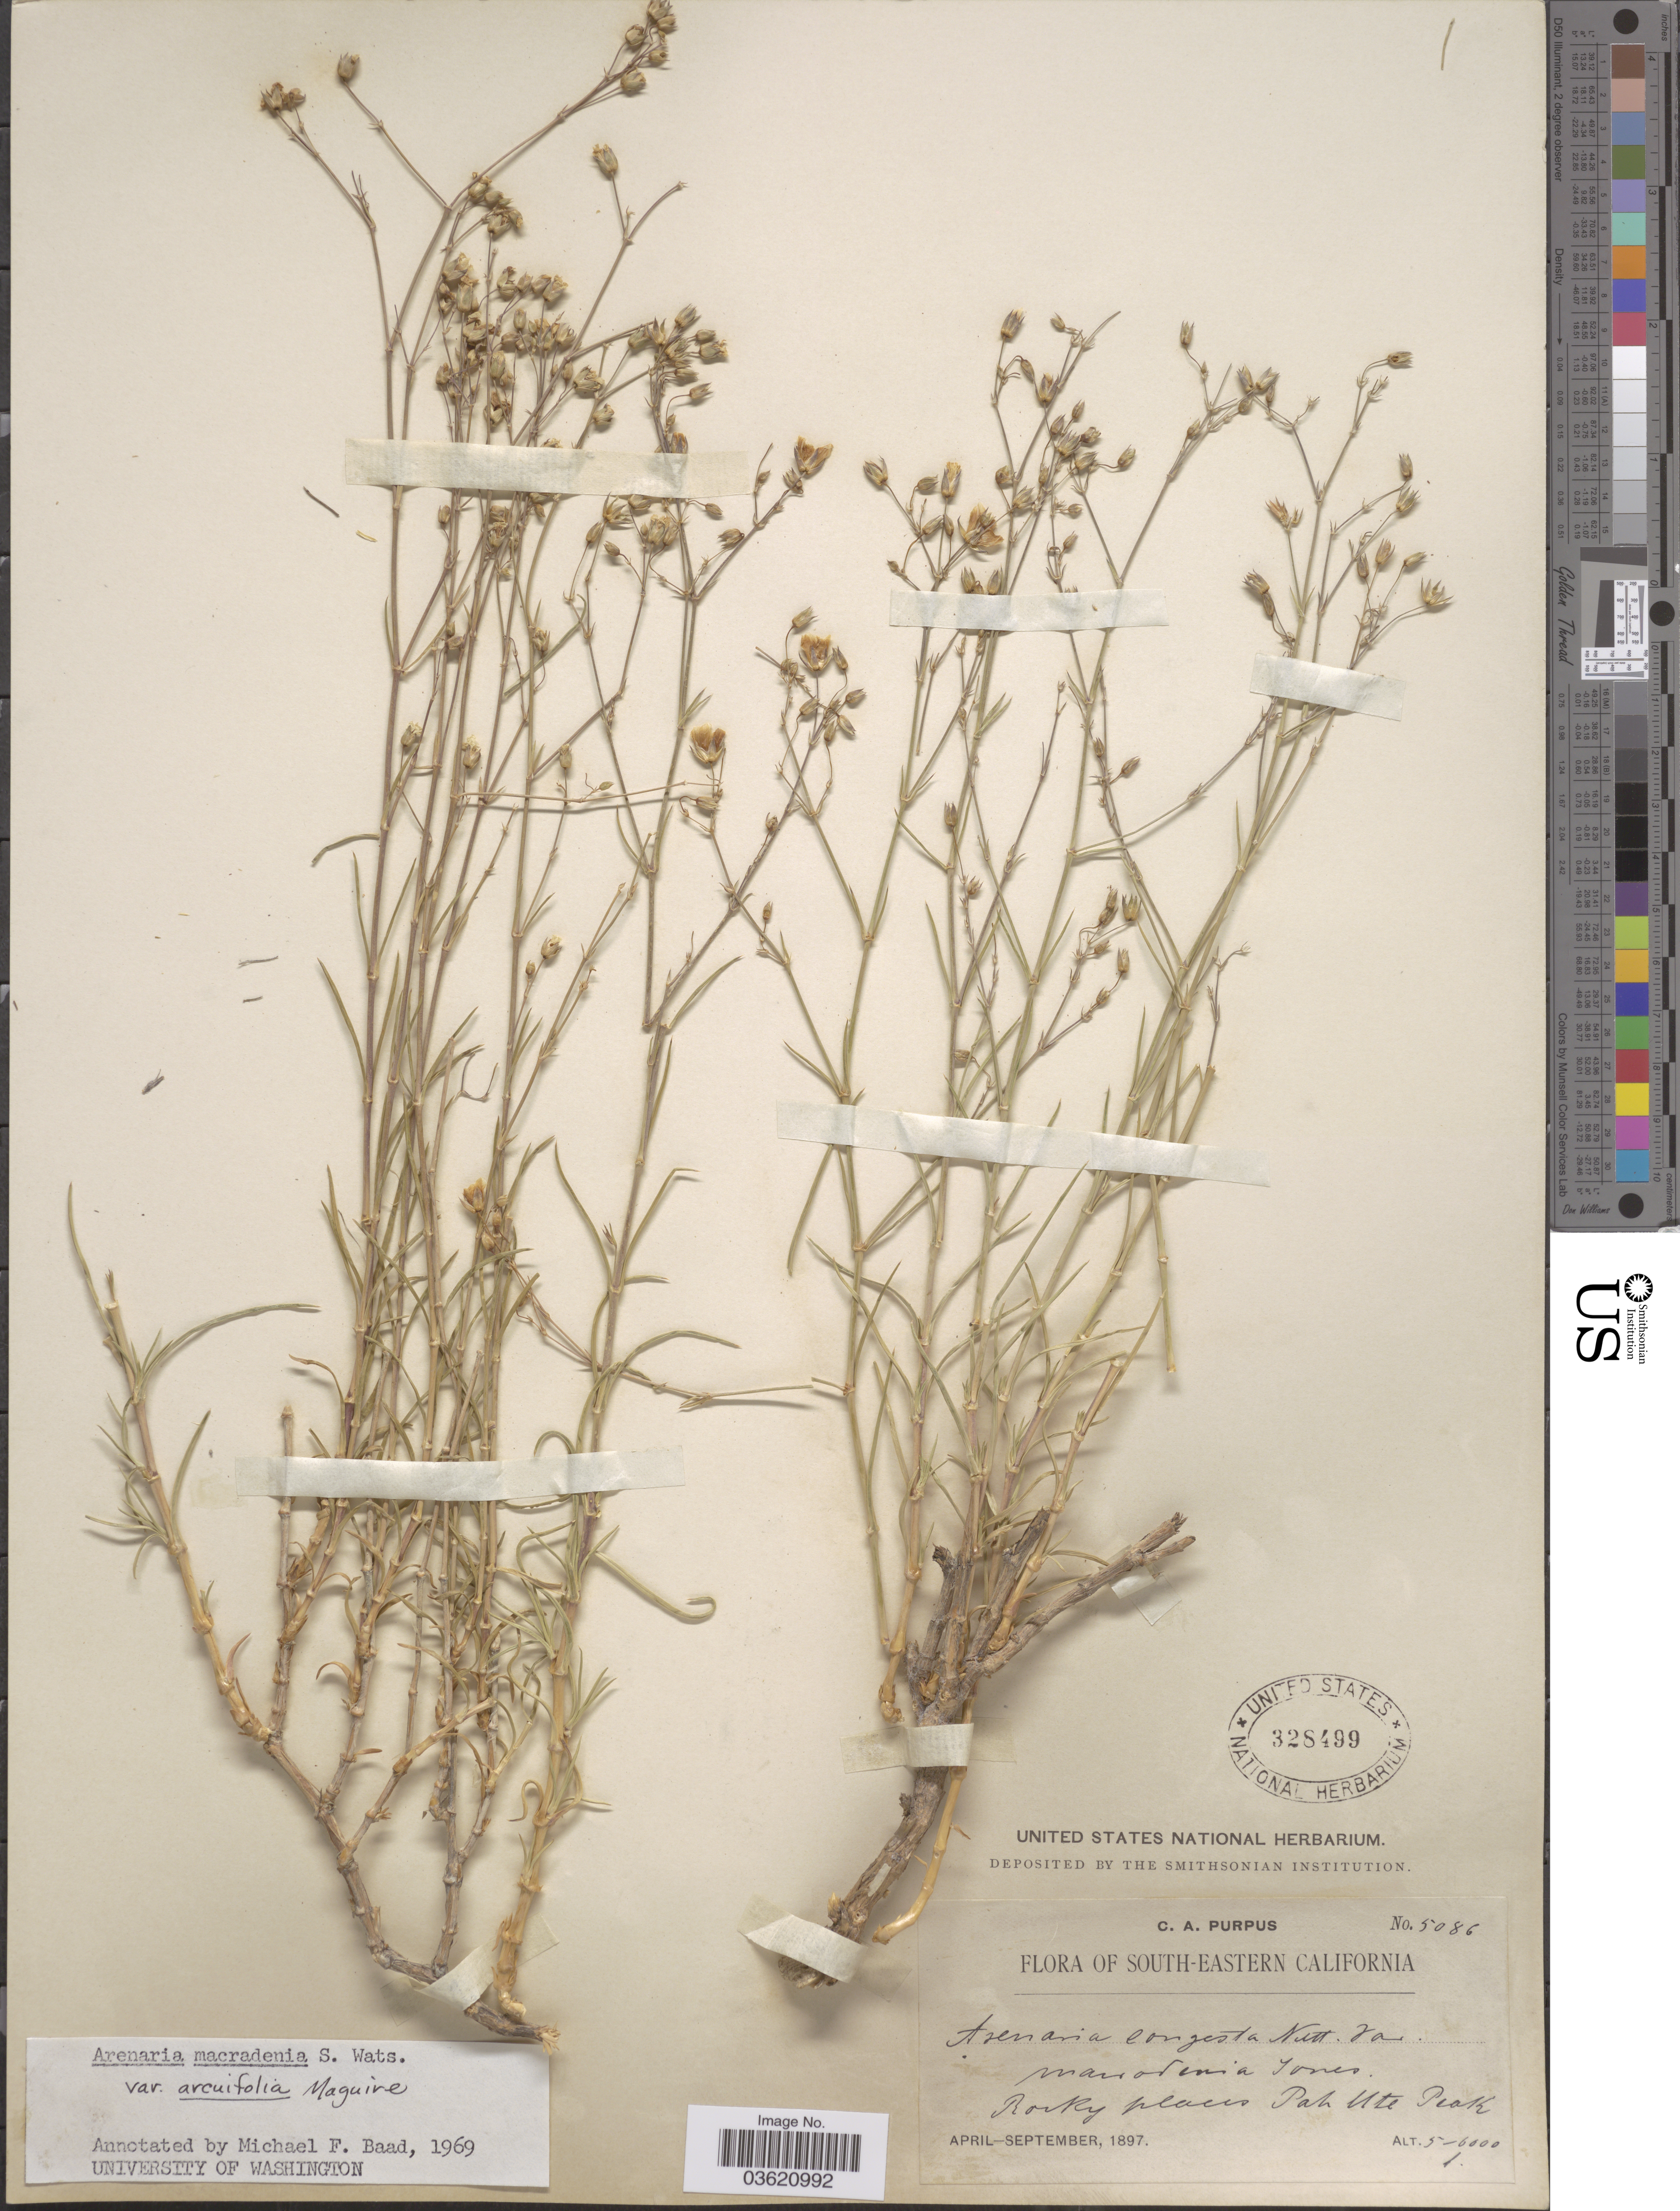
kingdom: Plantae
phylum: Tracheophyta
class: Magnoliopsida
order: Caryophyllales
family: Caryophyllaceae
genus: Eremogone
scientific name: Eremogone macradenia var. arcuifolia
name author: (Maguire) R.L. Hartm. & Rabeler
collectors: C. A. Purpus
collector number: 5086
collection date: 1897-04/1897-09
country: United States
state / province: California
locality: South-eastern California. Pah Ute Peak.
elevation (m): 1524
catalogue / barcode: US 328499